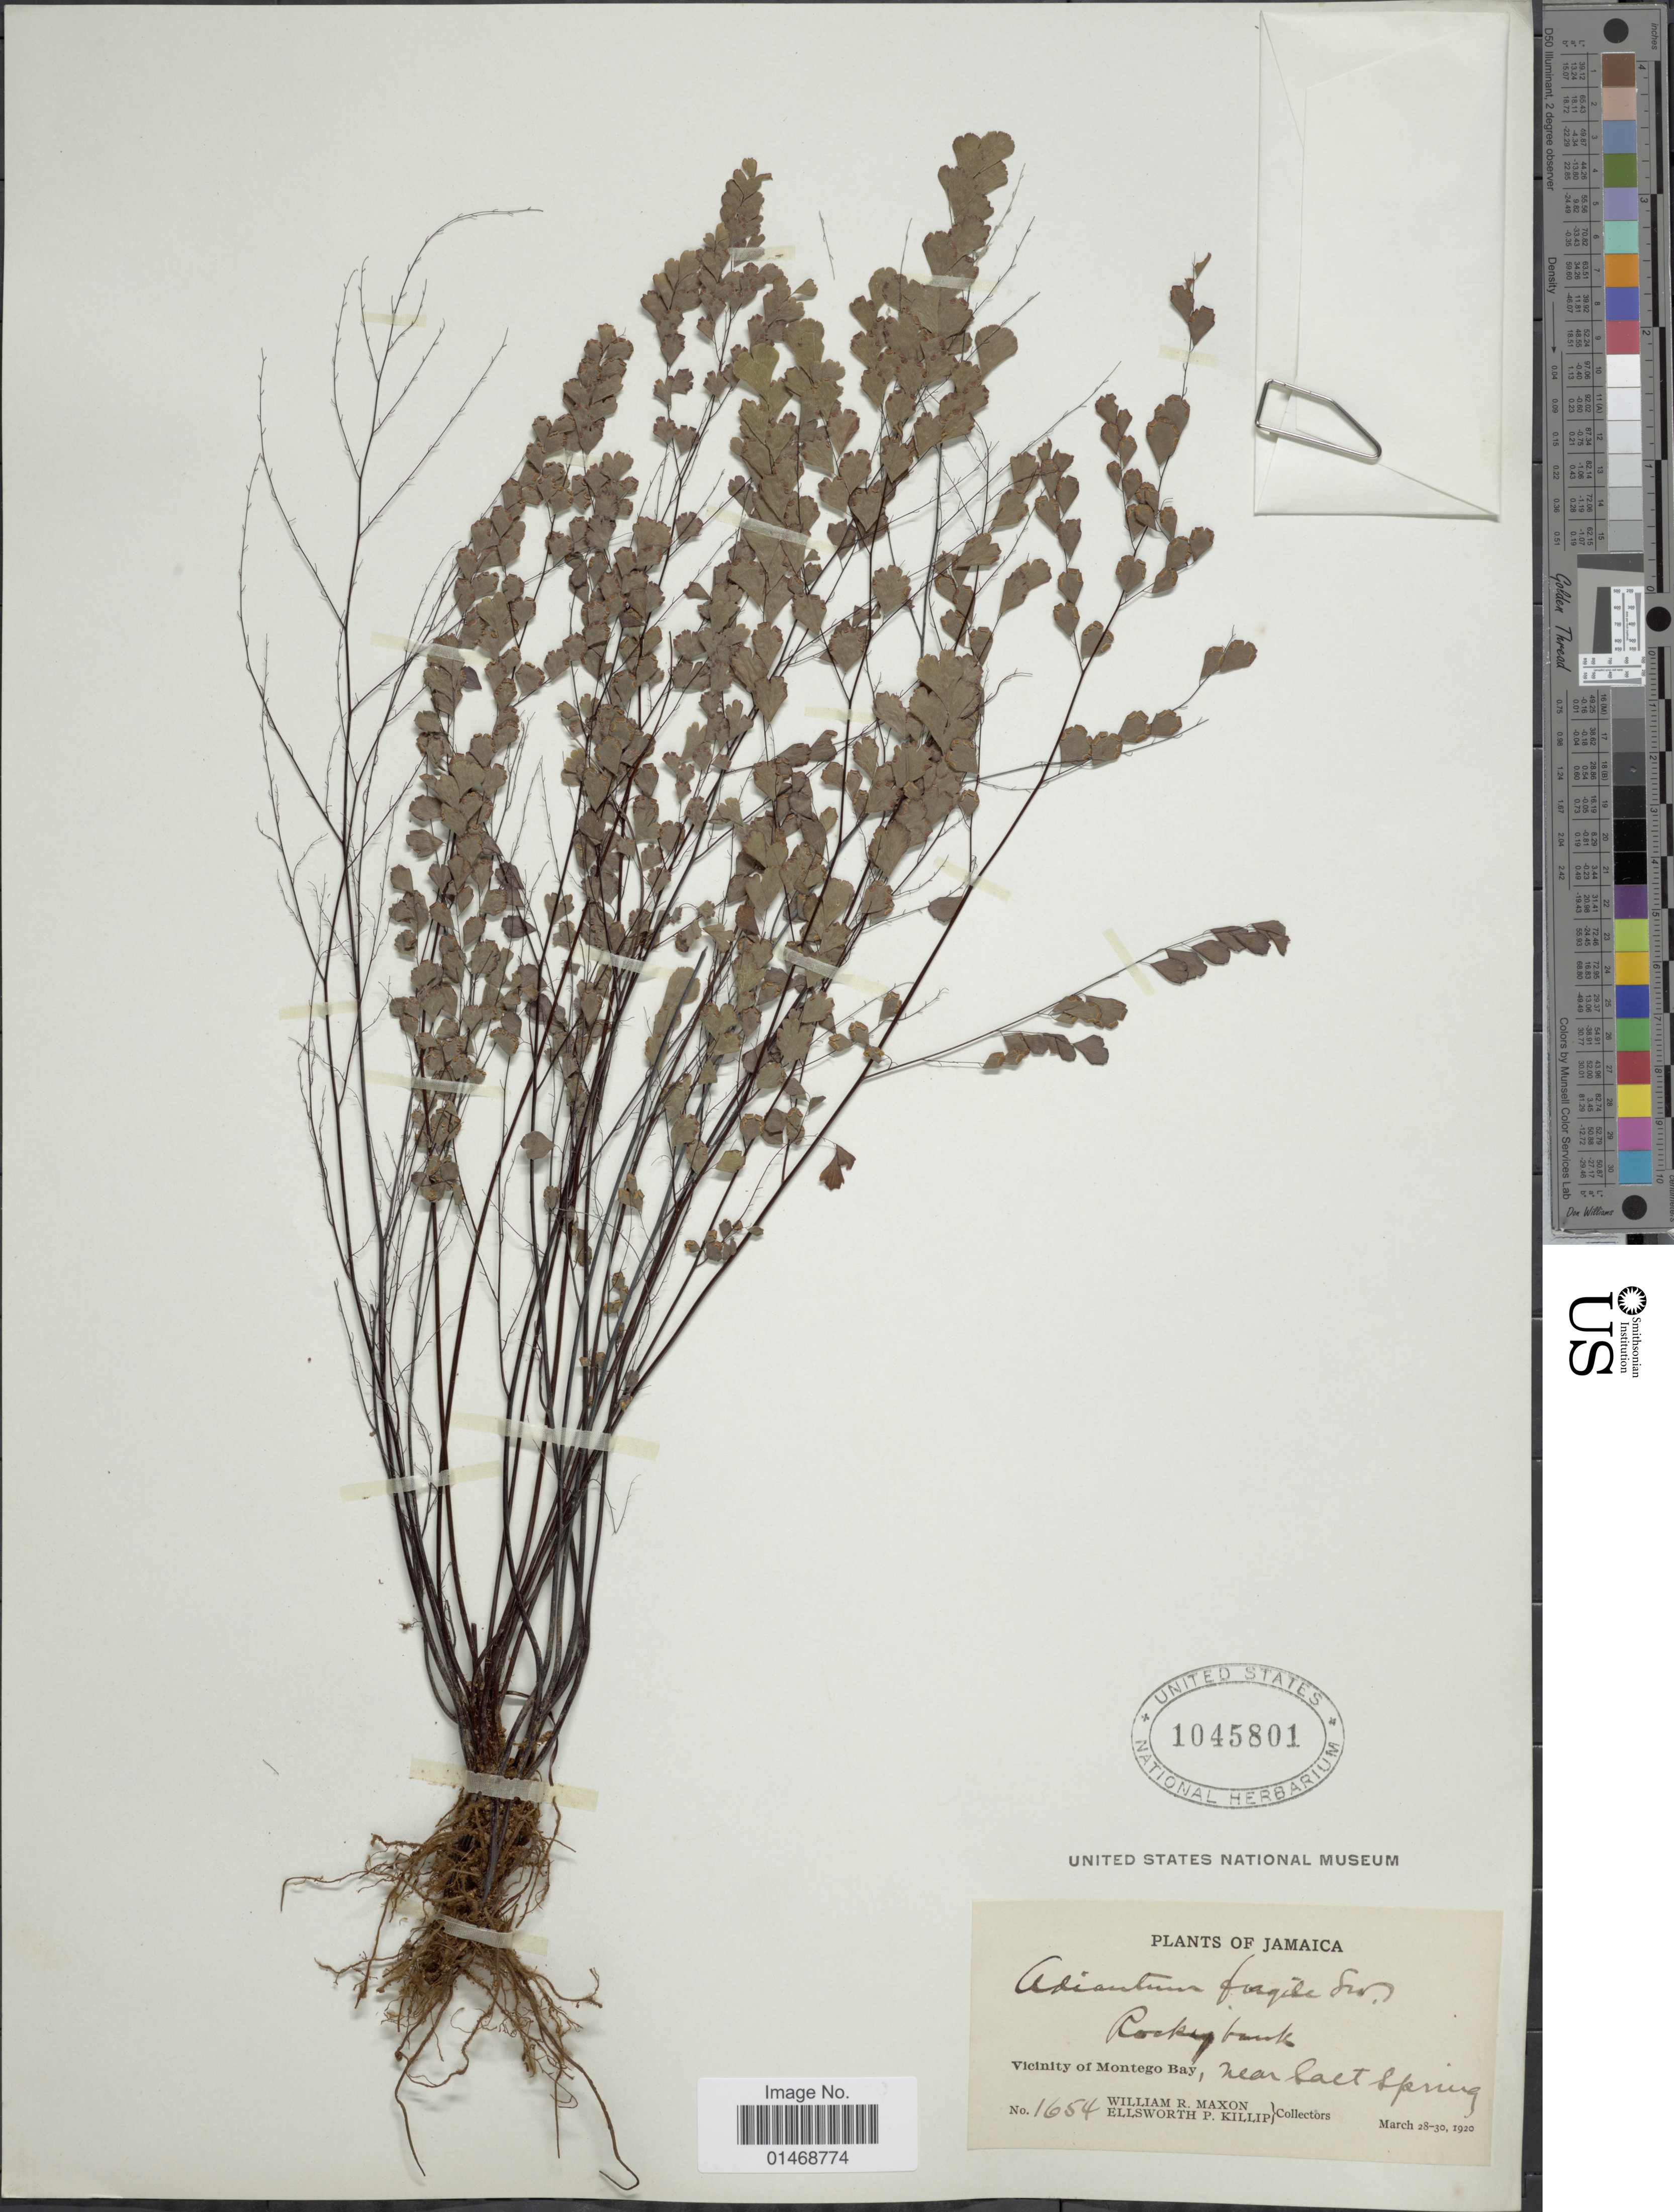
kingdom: Plantae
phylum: Tracheophyta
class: Polypodiopsida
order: Polypodiales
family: Pteridaceae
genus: Adiantum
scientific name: Adiantum fragile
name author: Sw.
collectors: W. R. Maxon & E. P. Killip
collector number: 1654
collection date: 1920-03-28/1920-03-30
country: Jamaica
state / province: Saint James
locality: Vicinity of Montego Bay, near Salt Spring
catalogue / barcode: US 1045801